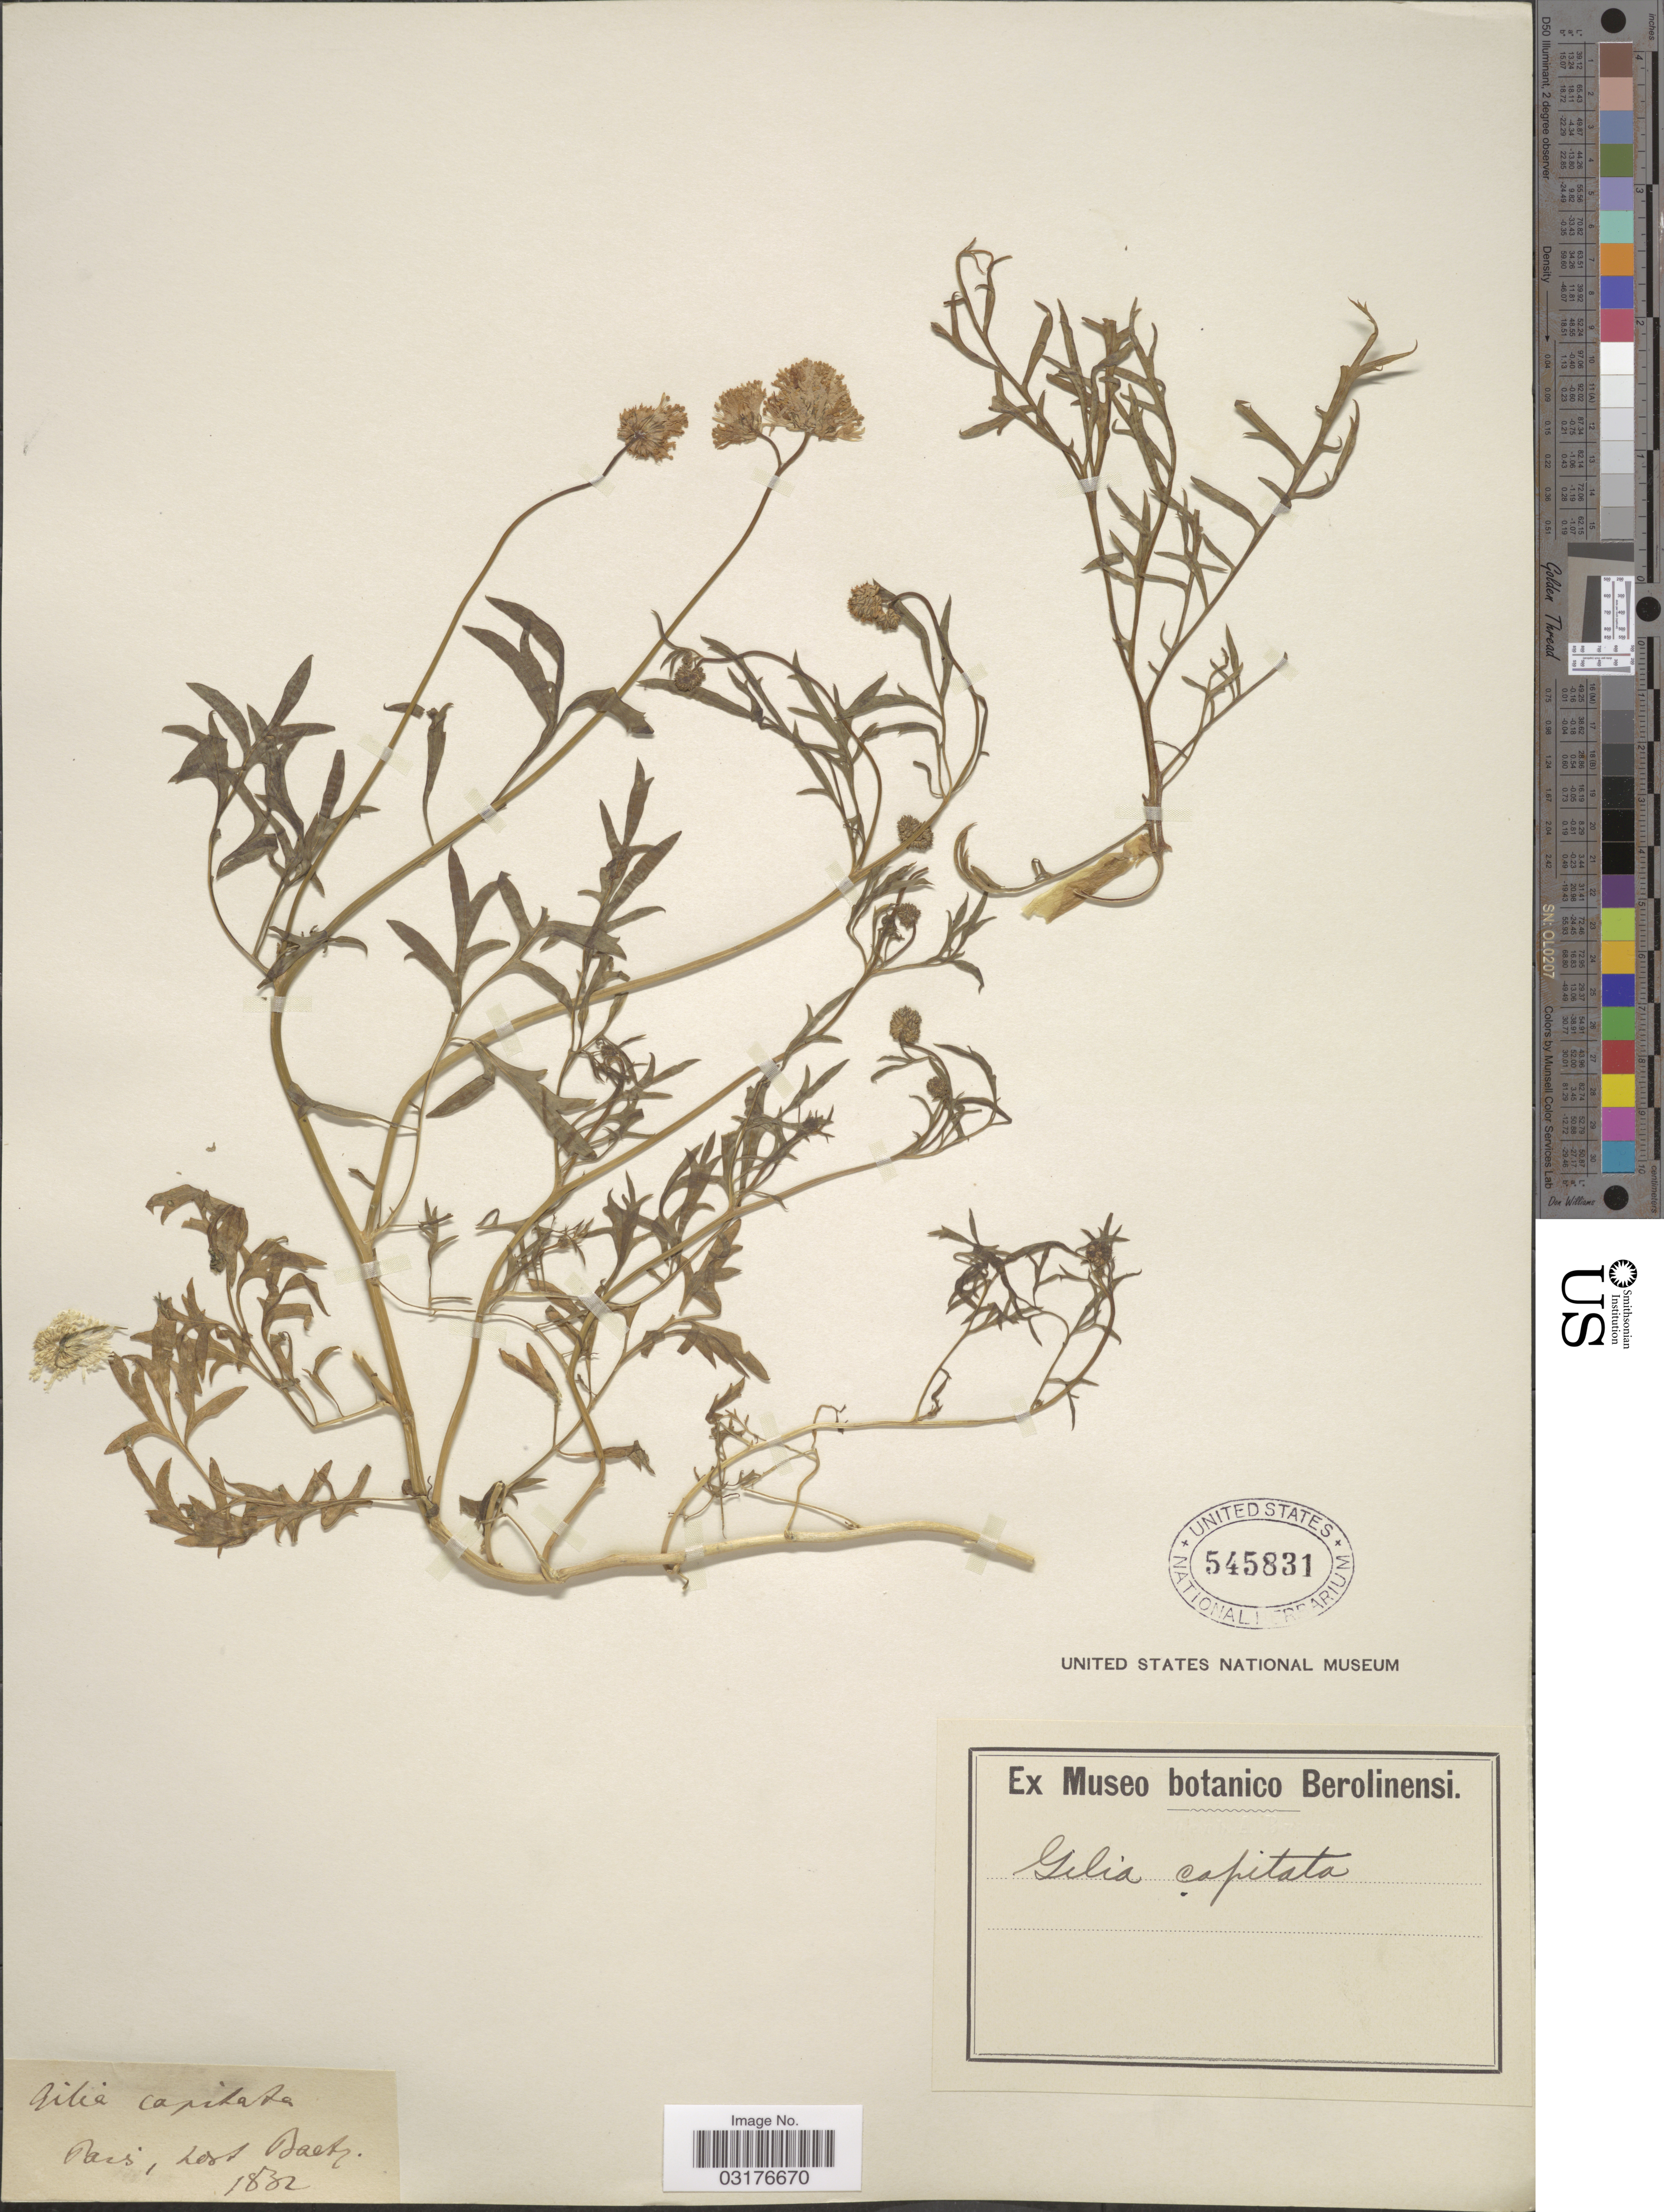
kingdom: Plantae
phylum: Tracheophyta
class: Magnoliopsida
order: Ericales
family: Polemoniaceae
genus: Gilia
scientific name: Gilia capitata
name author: Sims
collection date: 1832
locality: Pais, Lost Baetz. [interpreted]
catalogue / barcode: US 545831